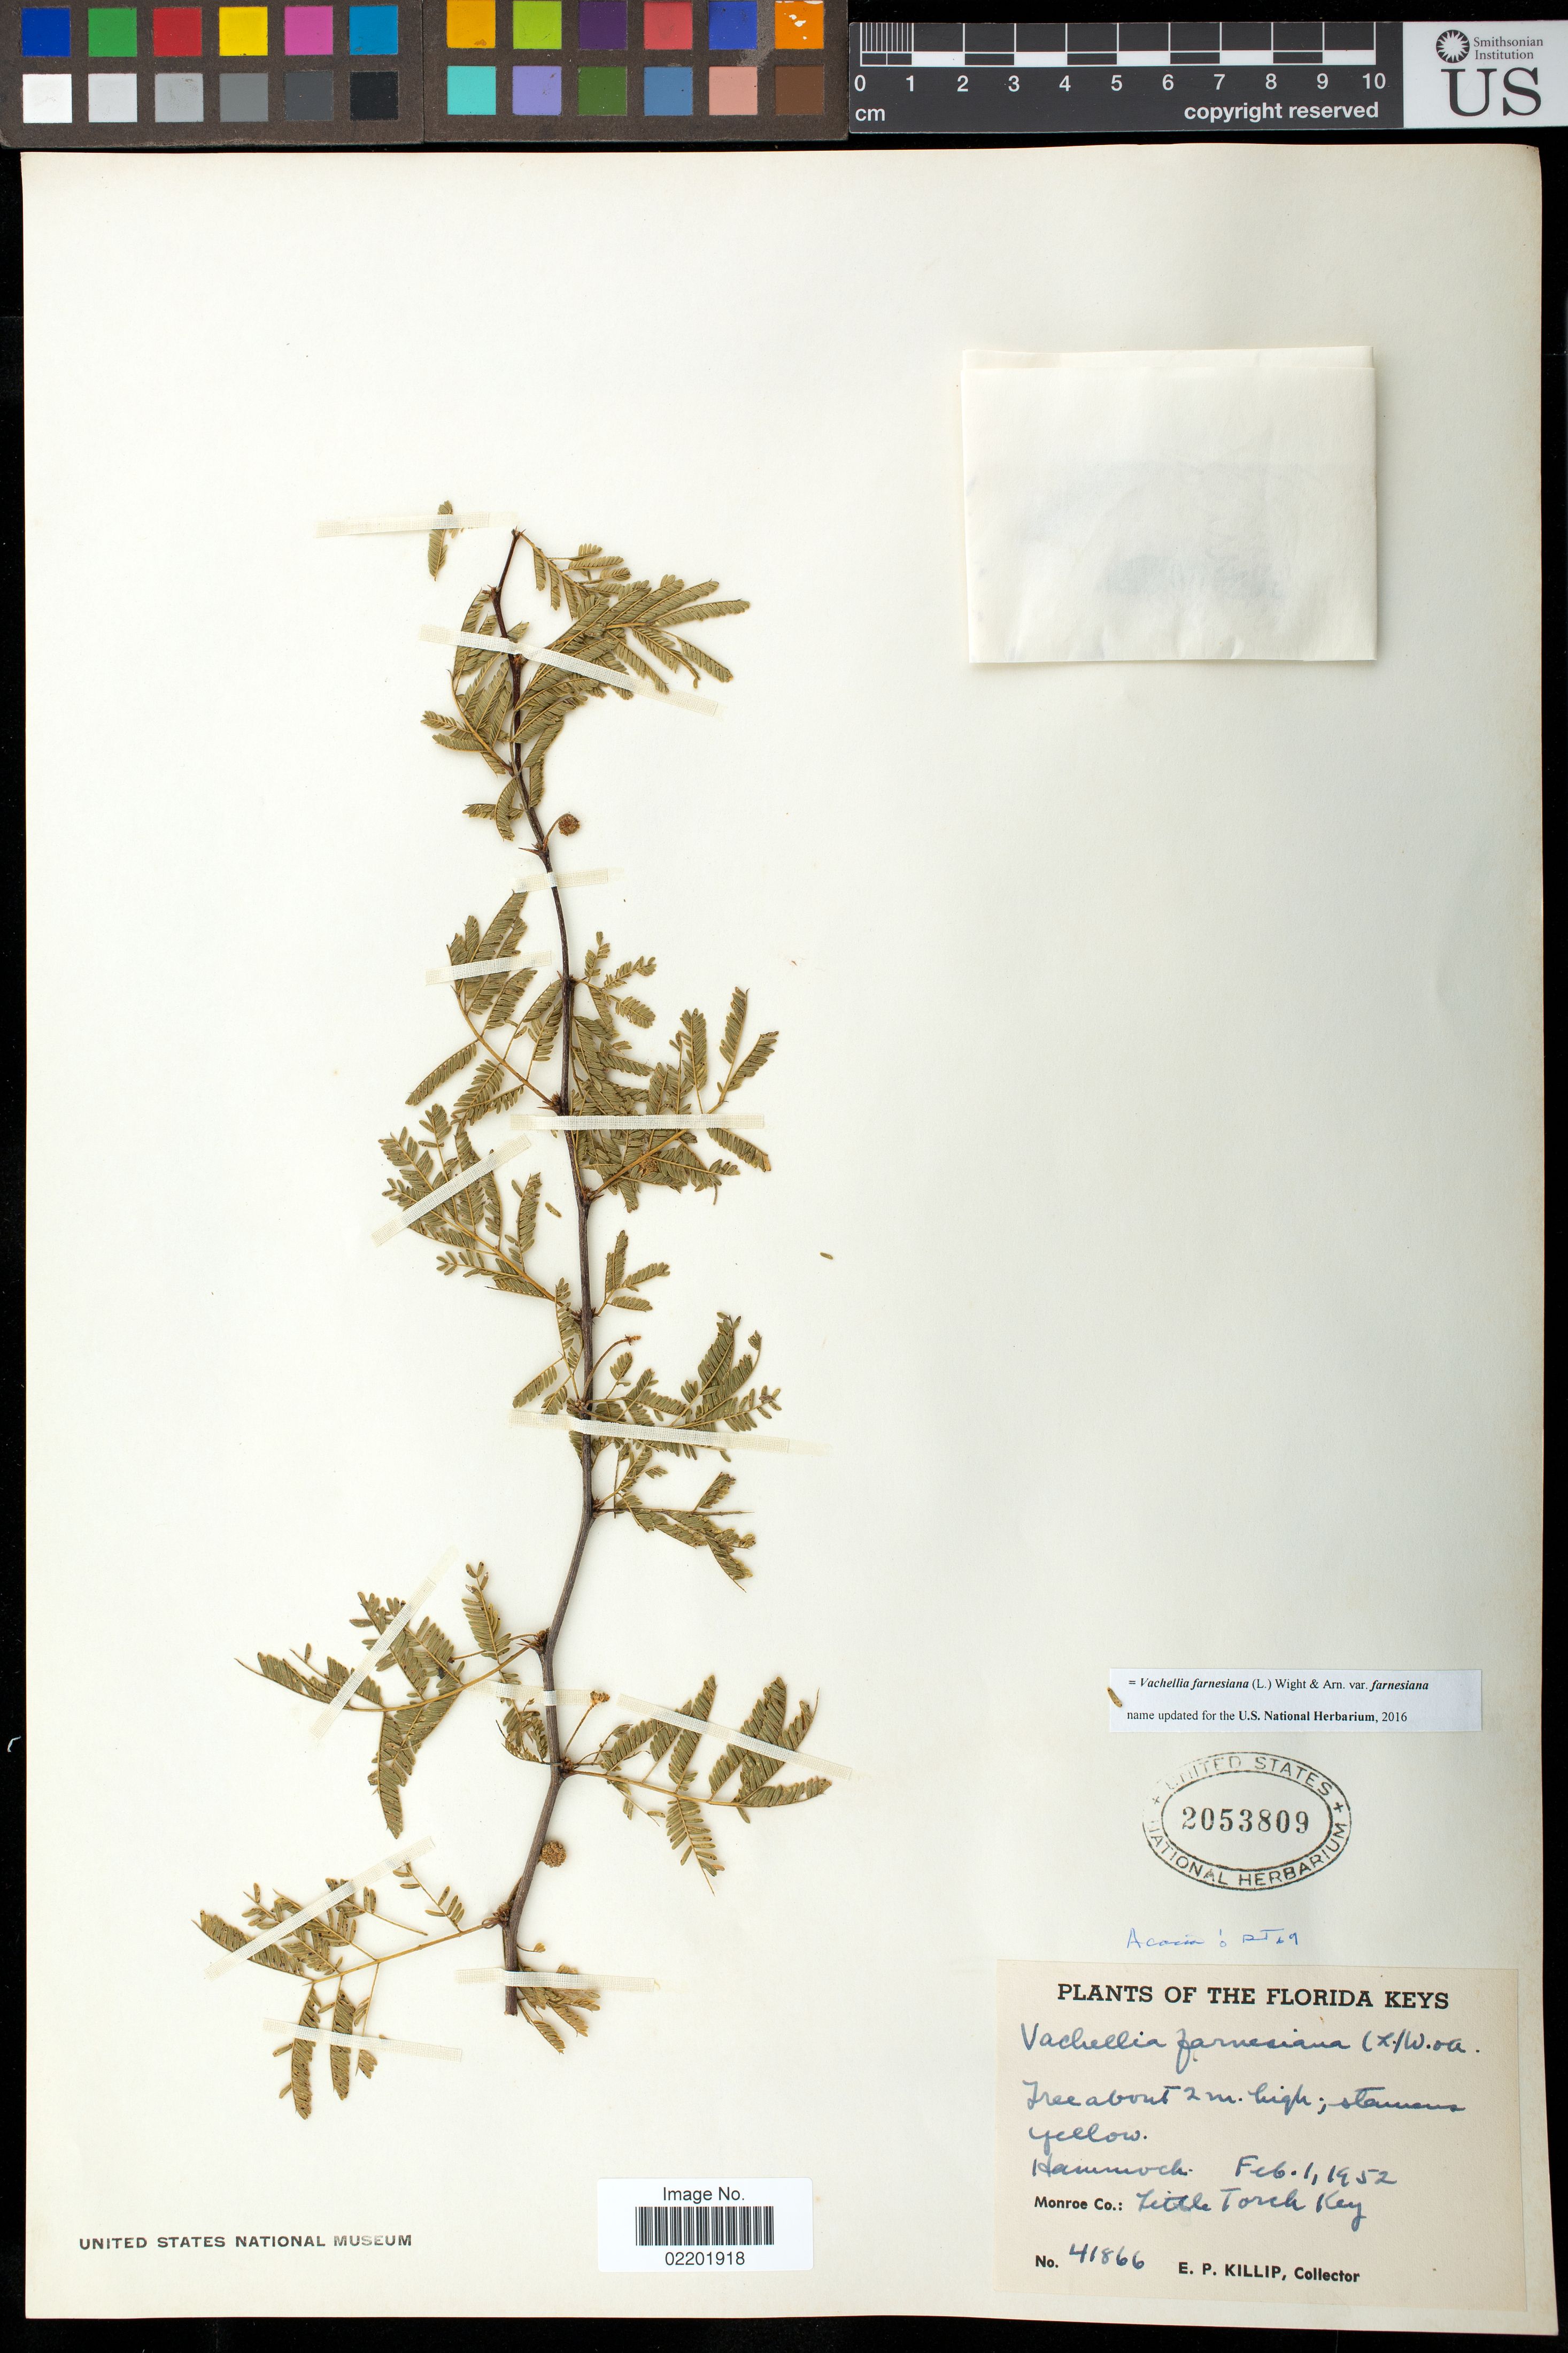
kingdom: Plantae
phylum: Tracheophyta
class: Magnoliopsida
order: Fabales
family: Fabaceae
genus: Vachellia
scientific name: Vachellia farnesiana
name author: (L.) Wight & Arn.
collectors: E. P. Killip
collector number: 41866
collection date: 1952-02-01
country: United States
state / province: Florida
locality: Florida Keys, Hammock, Monroe Co., Little Torch Key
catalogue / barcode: US 2053809